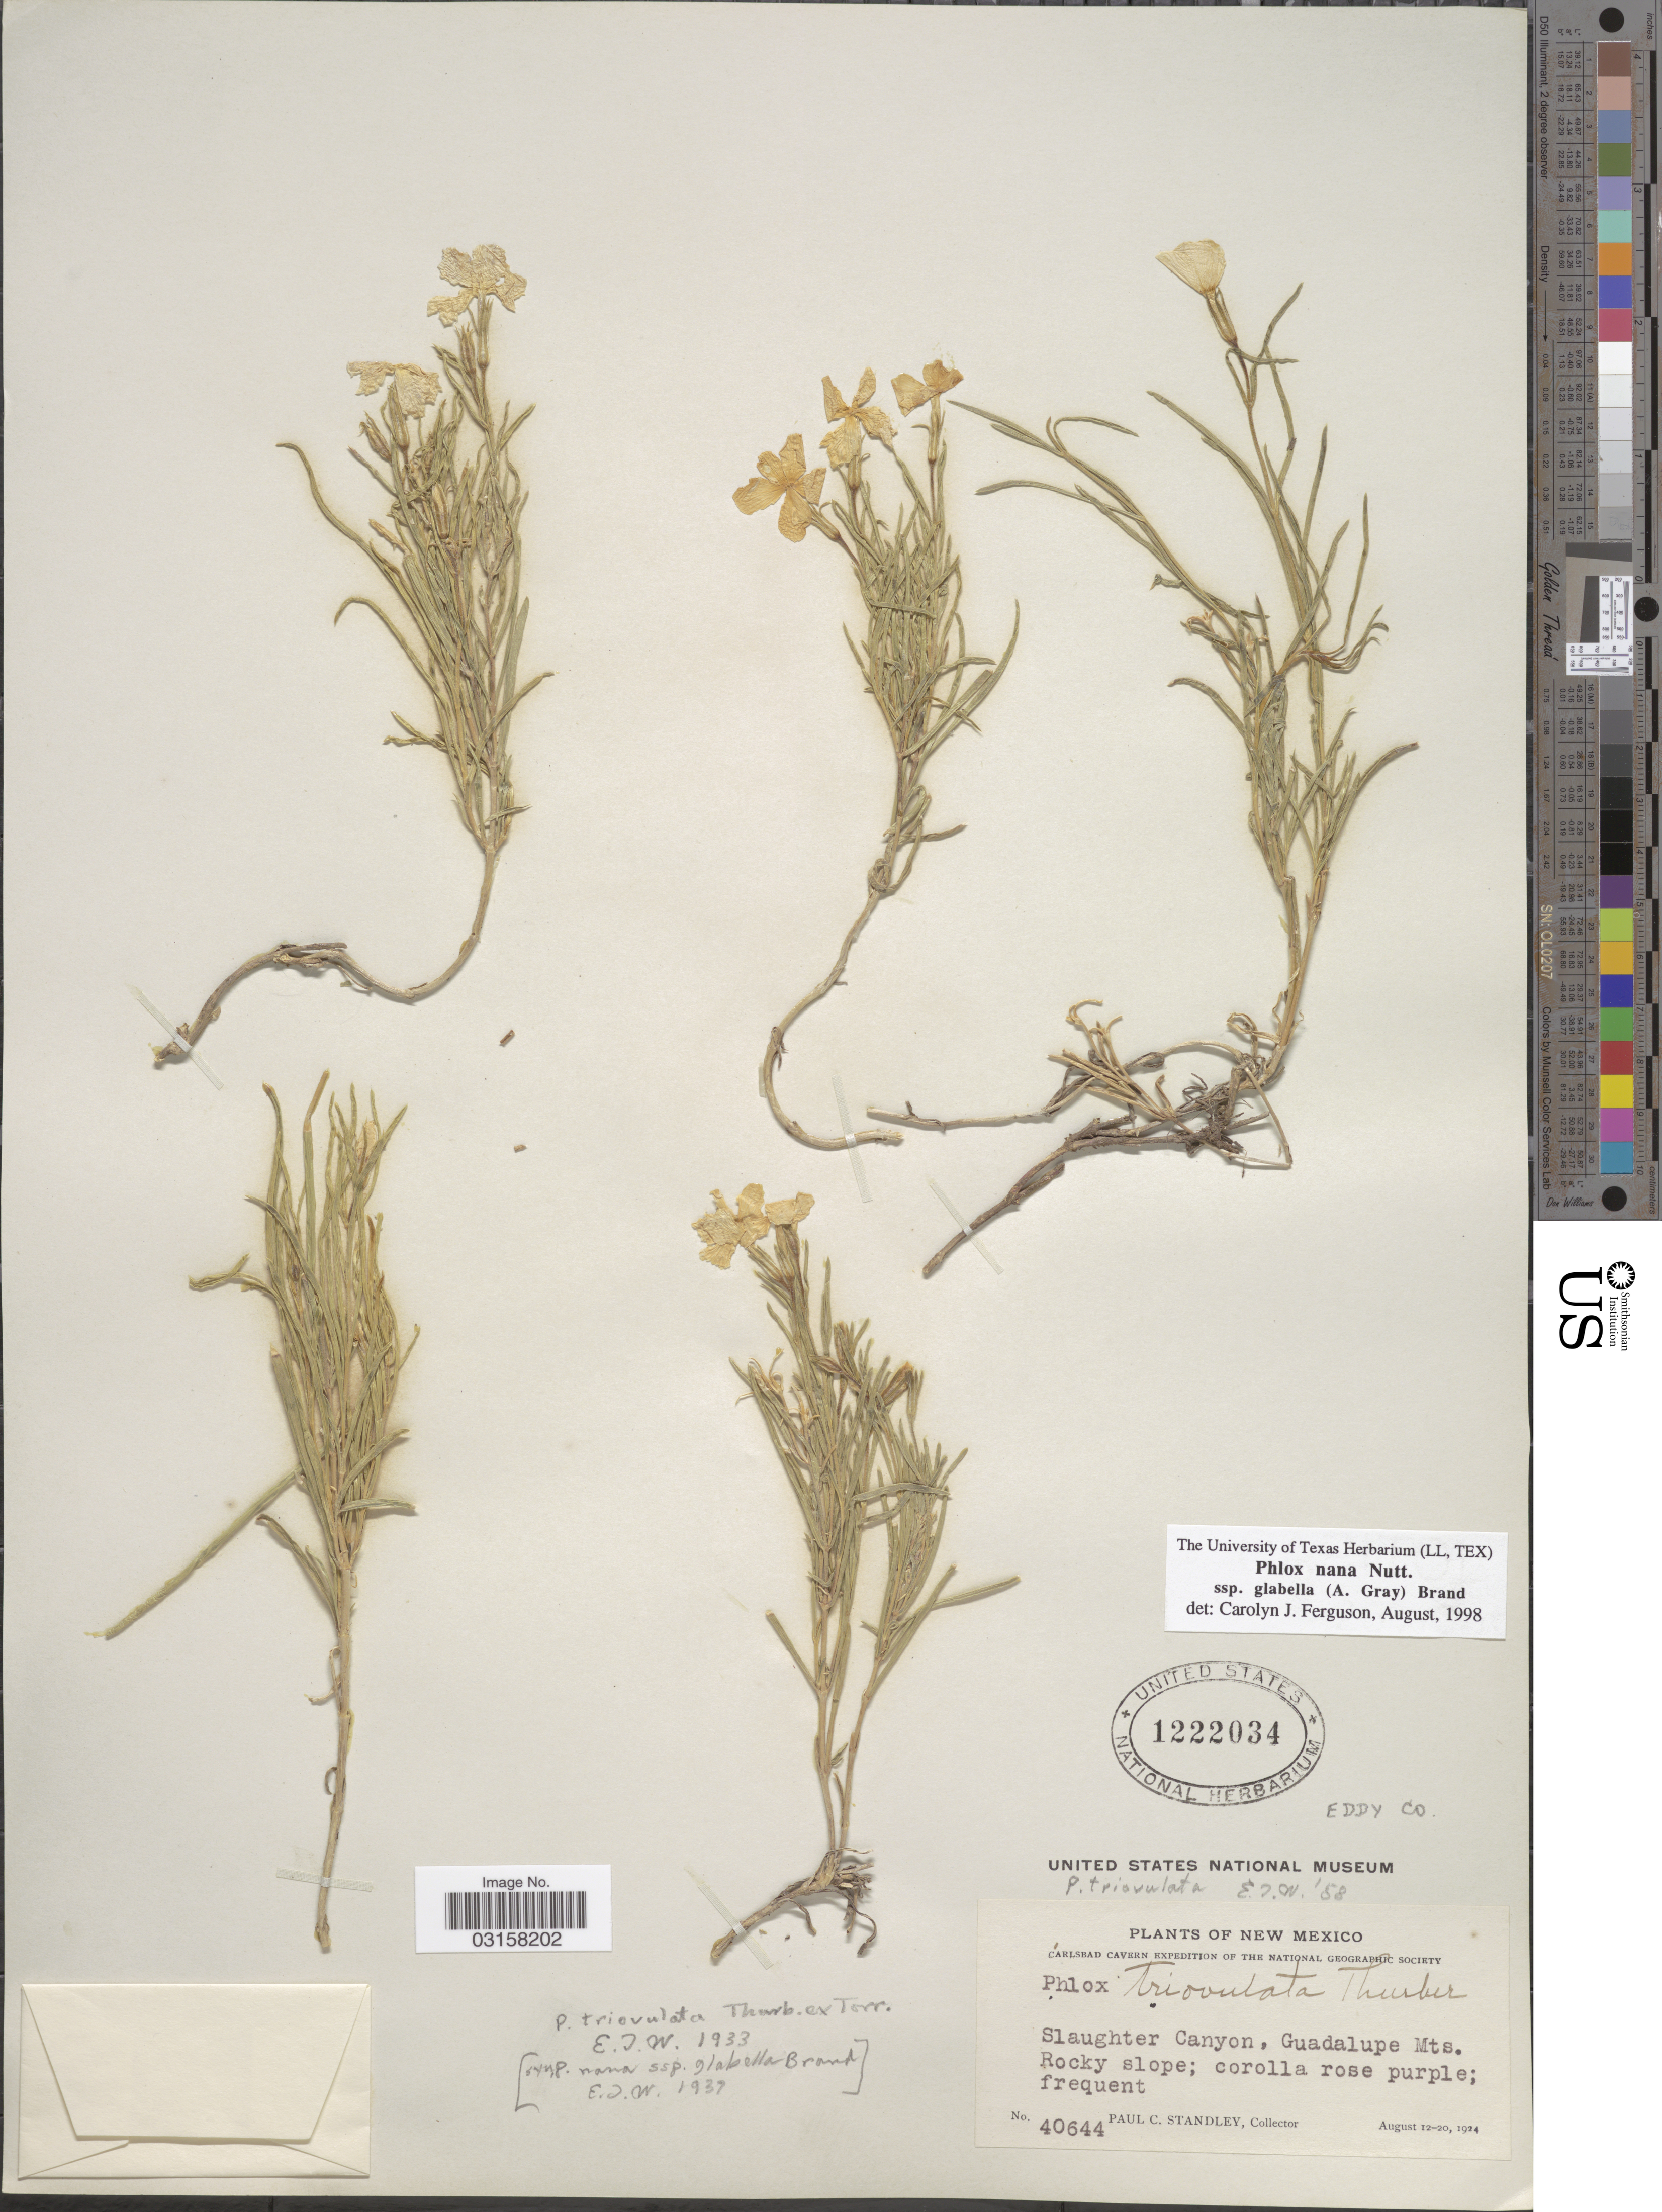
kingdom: Plantae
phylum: Tracheophyta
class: Magnoliopsida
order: Ericales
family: Polemoniaceae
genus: Phlox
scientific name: Phlox triovulata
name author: Thurb. ex Torr.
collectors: P. C. Standley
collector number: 40644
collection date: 1924-08-12/1924-08-20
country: United States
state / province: New Mexico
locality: Slaughter Canyon, Guadalupe Mts.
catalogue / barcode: US 1222034